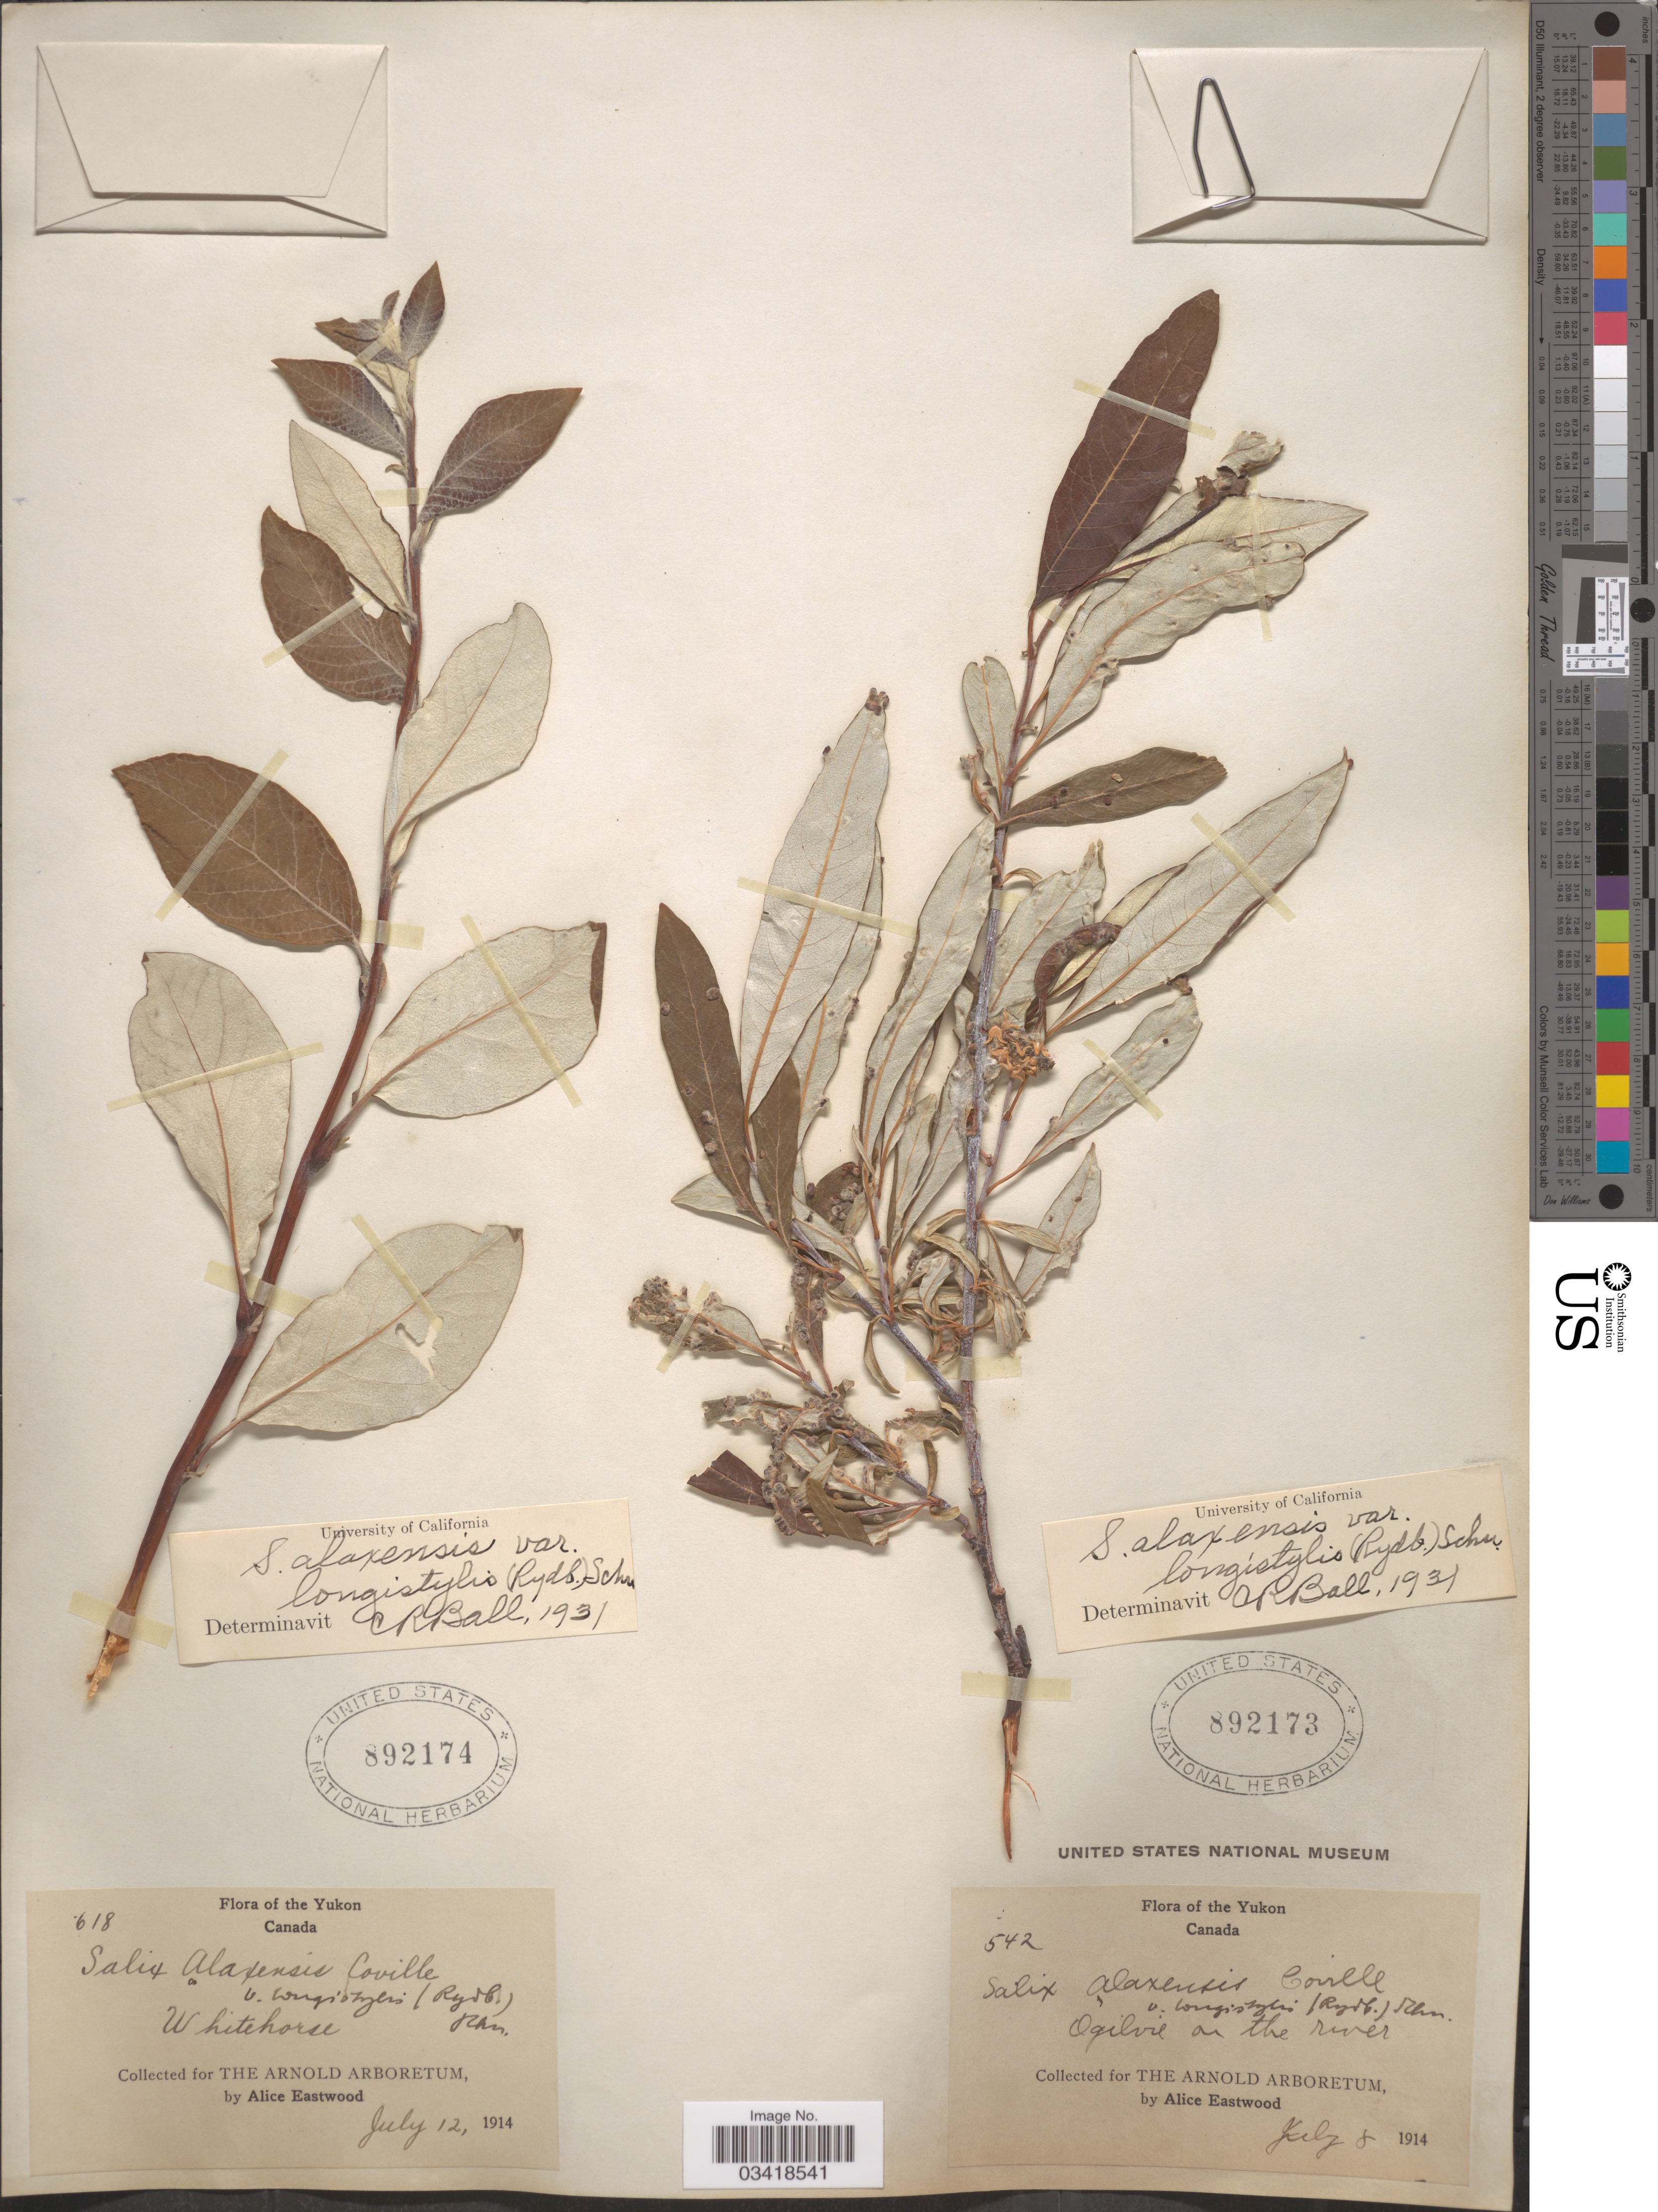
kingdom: Plantae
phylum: Tracheophyta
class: Magnoliopsida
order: Malpighiales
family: Salicaceae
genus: Salix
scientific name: Salix alaxensis var. longistylis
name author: (Rydb.) C.K. Schneid.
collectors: A. Eastwood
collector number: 542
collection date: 1914-07-08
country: Canada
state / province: Yukon Territory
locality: The Yukon. Ogilvie on the river.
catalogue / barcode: US 892173-2